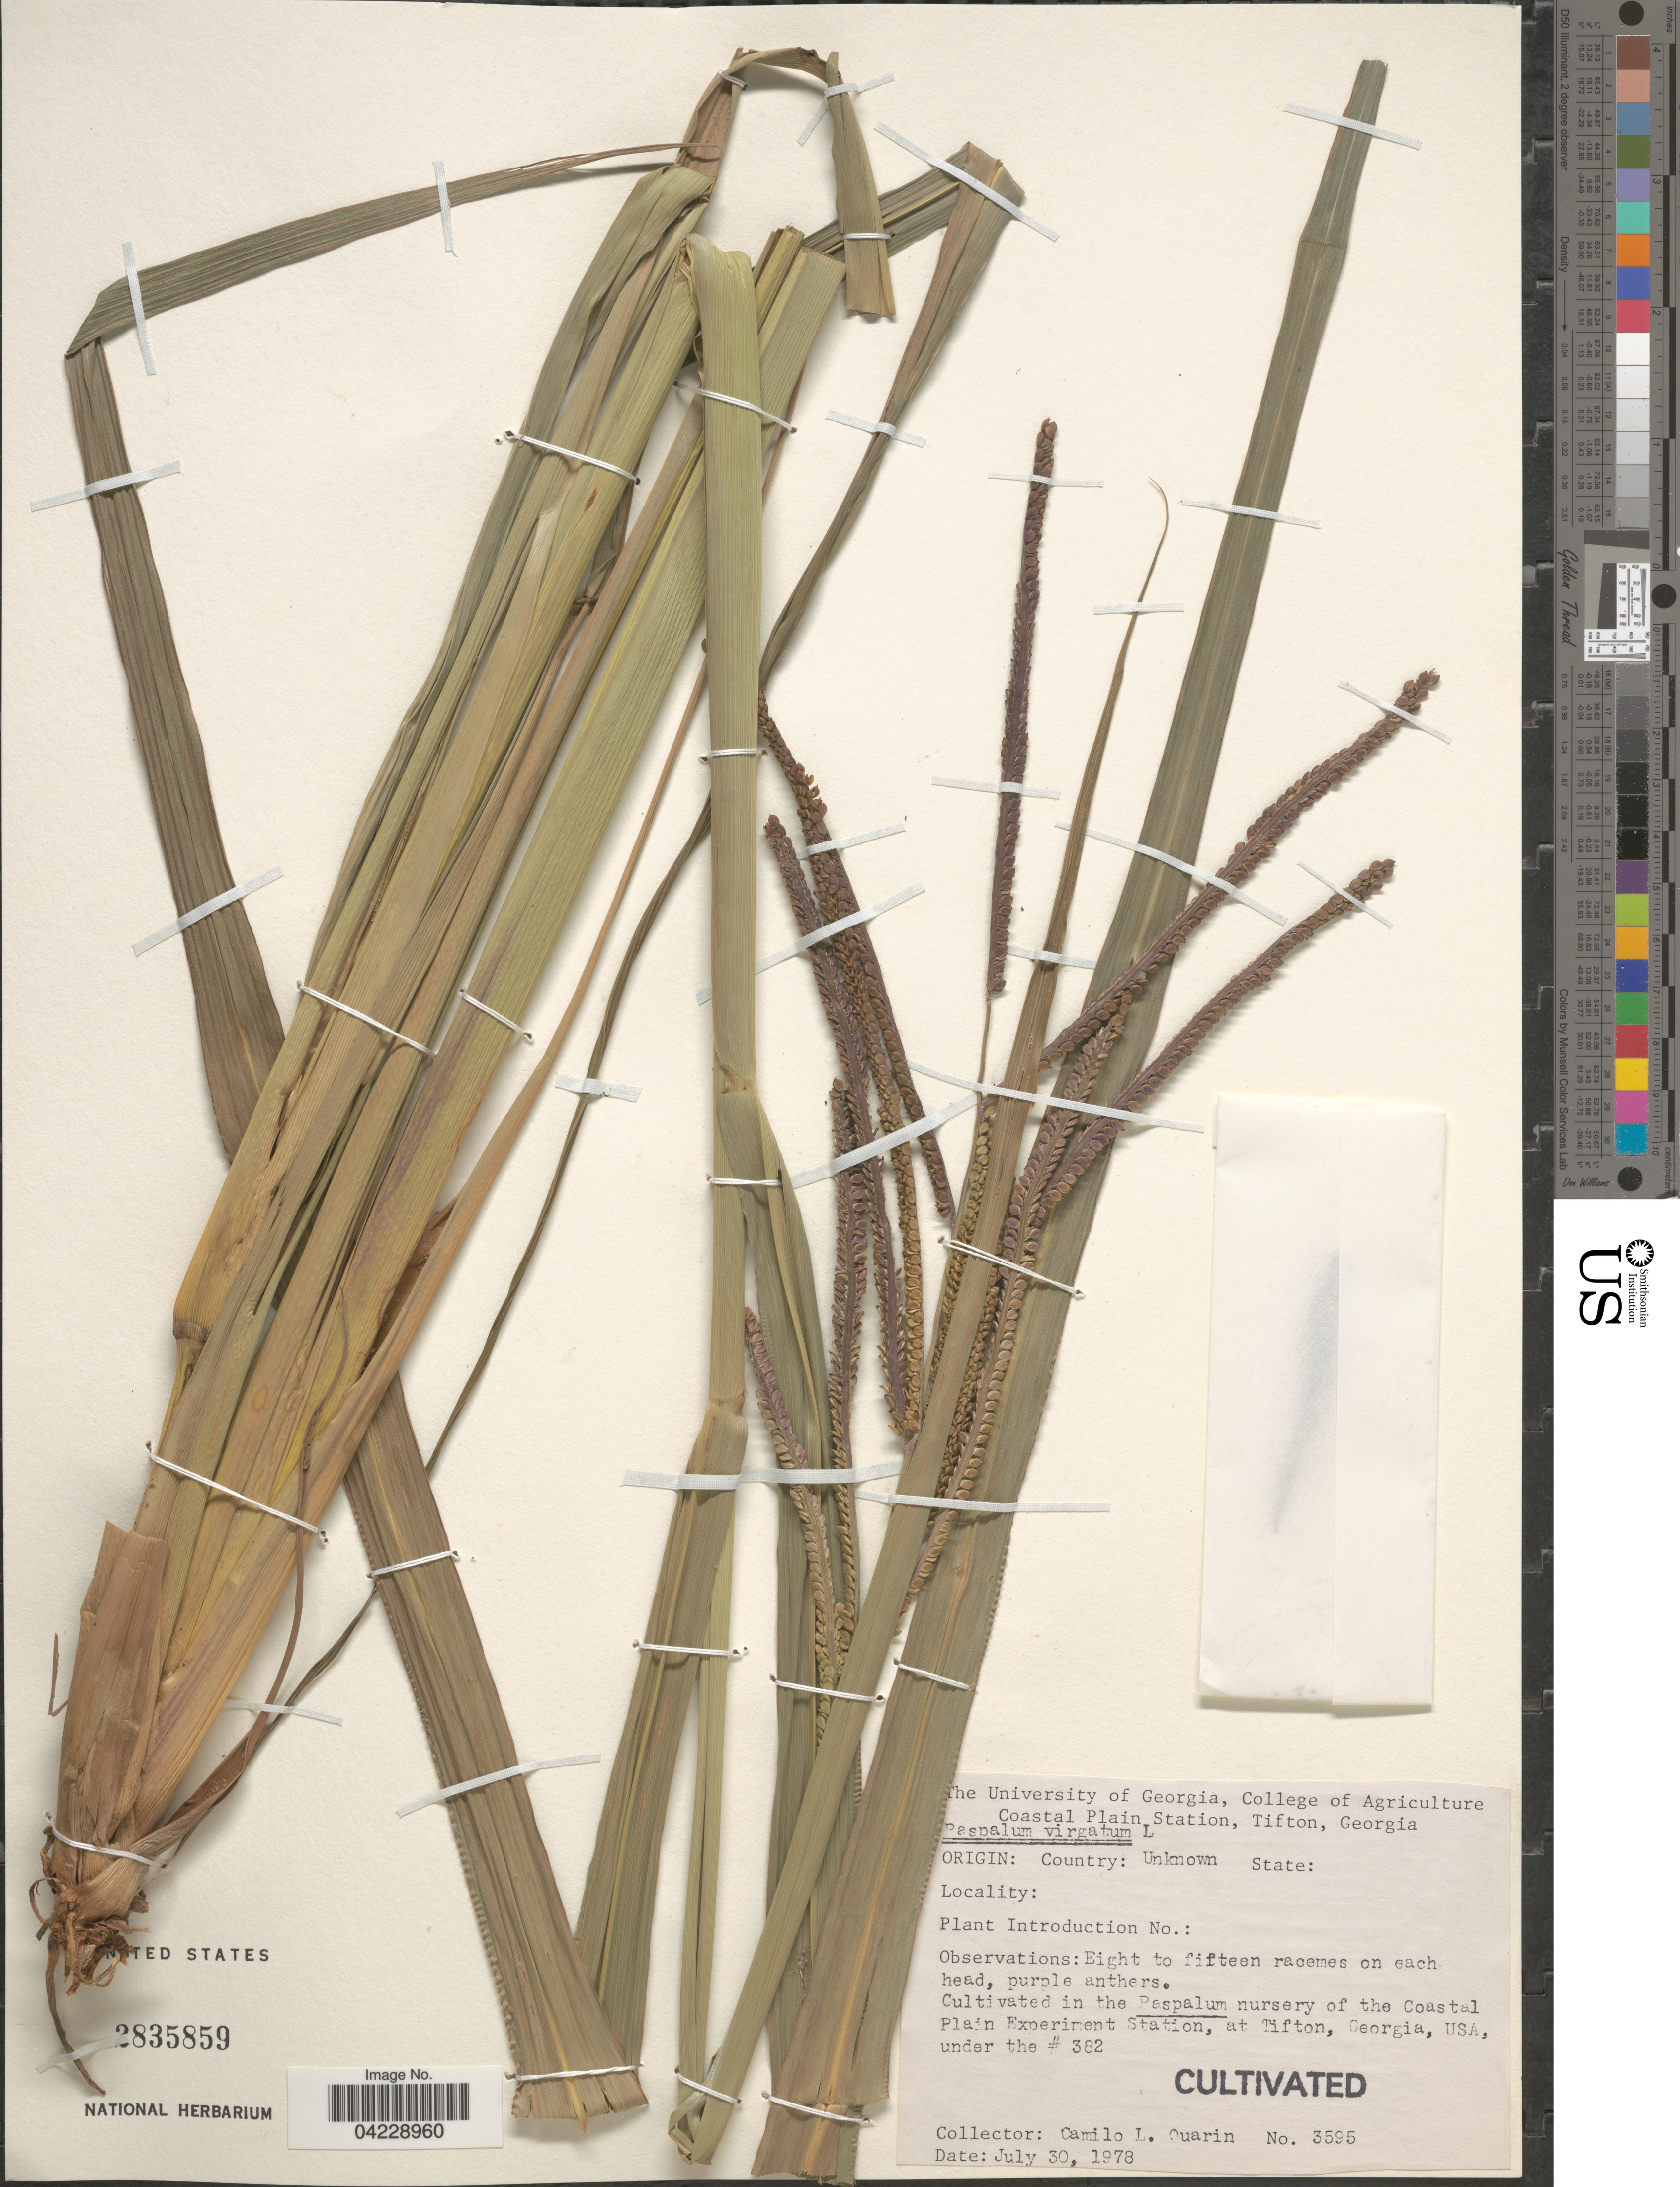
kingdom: Plantae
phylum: Tracheophyta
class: Liliopsida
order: Poales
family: Poaceae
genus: Paspalum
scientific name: Paspalum virgatum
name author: L.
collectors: C. Quarin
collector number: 3595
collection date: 1978-07-30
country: United States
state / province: Georgia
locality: In the Paspalum nursery of the Coastal Plain Experiment Station, at Tifton, under the # 382.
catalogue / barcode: US 2835859